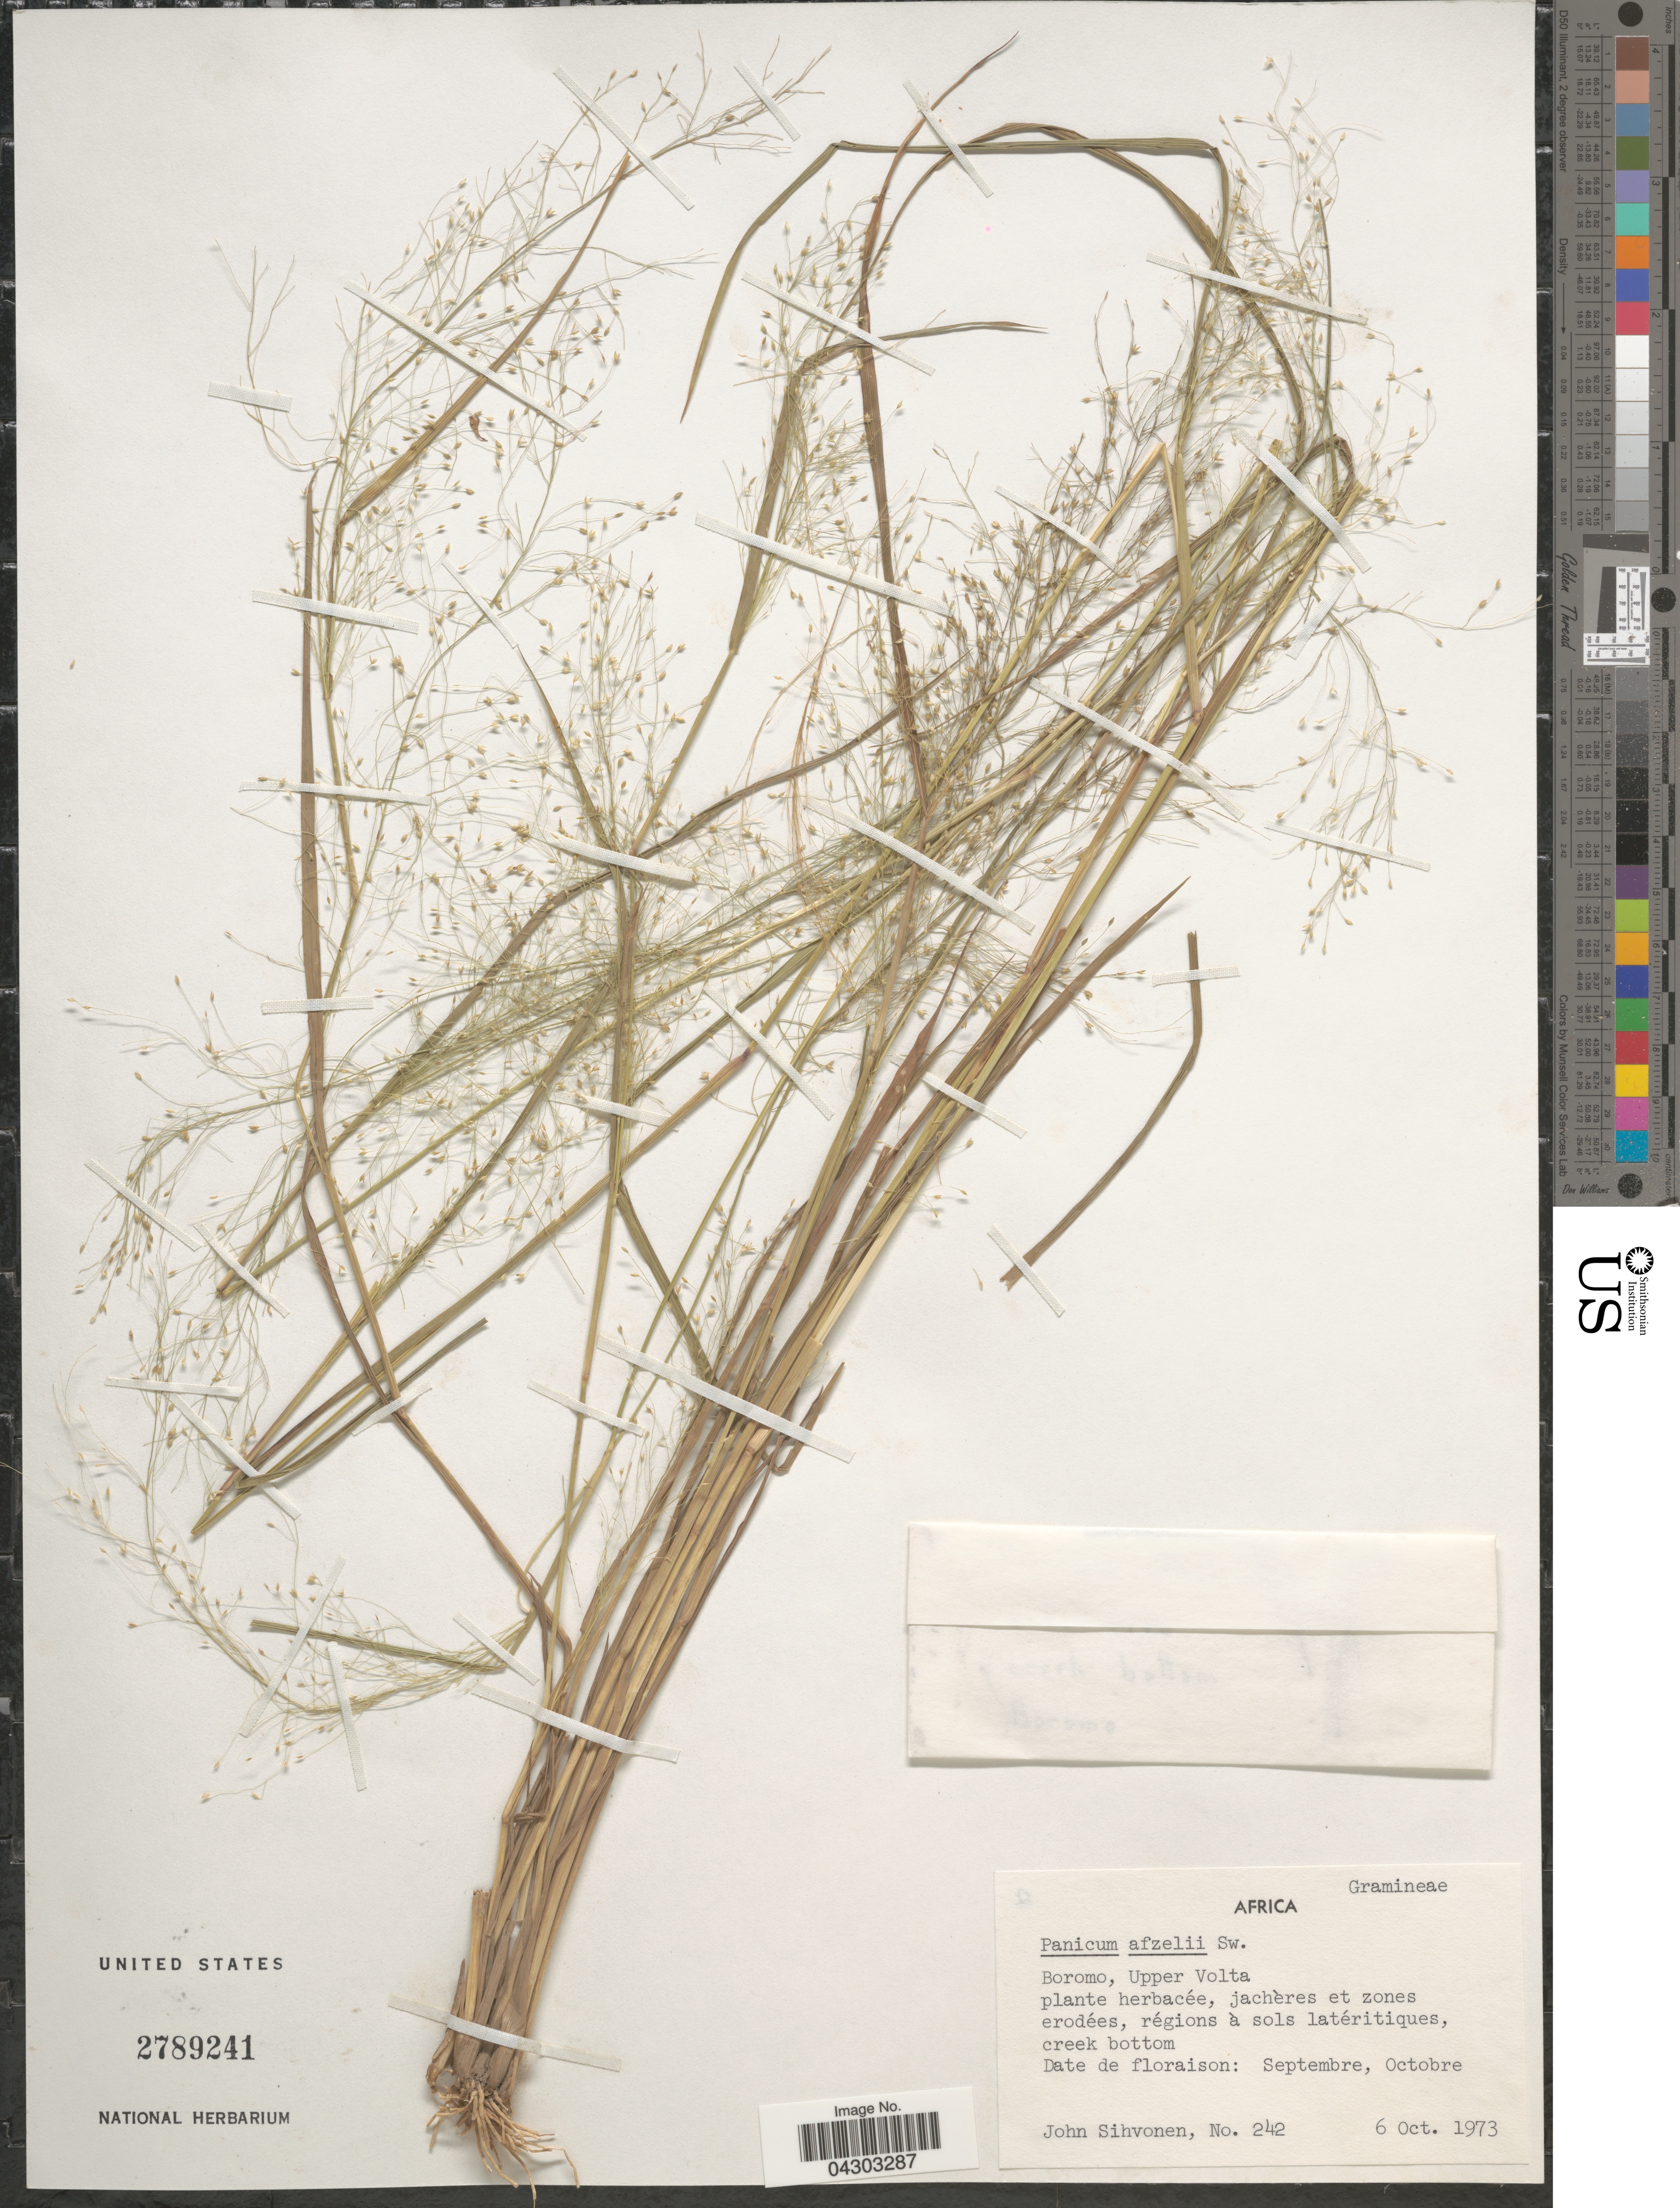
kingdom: Plantae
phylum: Tracheophyta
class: Liliopsida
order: Poales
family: Poaceae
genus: Panicum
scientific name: Panicum afzelii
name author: Sw.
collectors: J. Sihvonen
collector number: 242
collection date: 1973-10-06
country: Burkina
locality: Boromo, Upper Volta.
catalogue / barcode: US 2789241